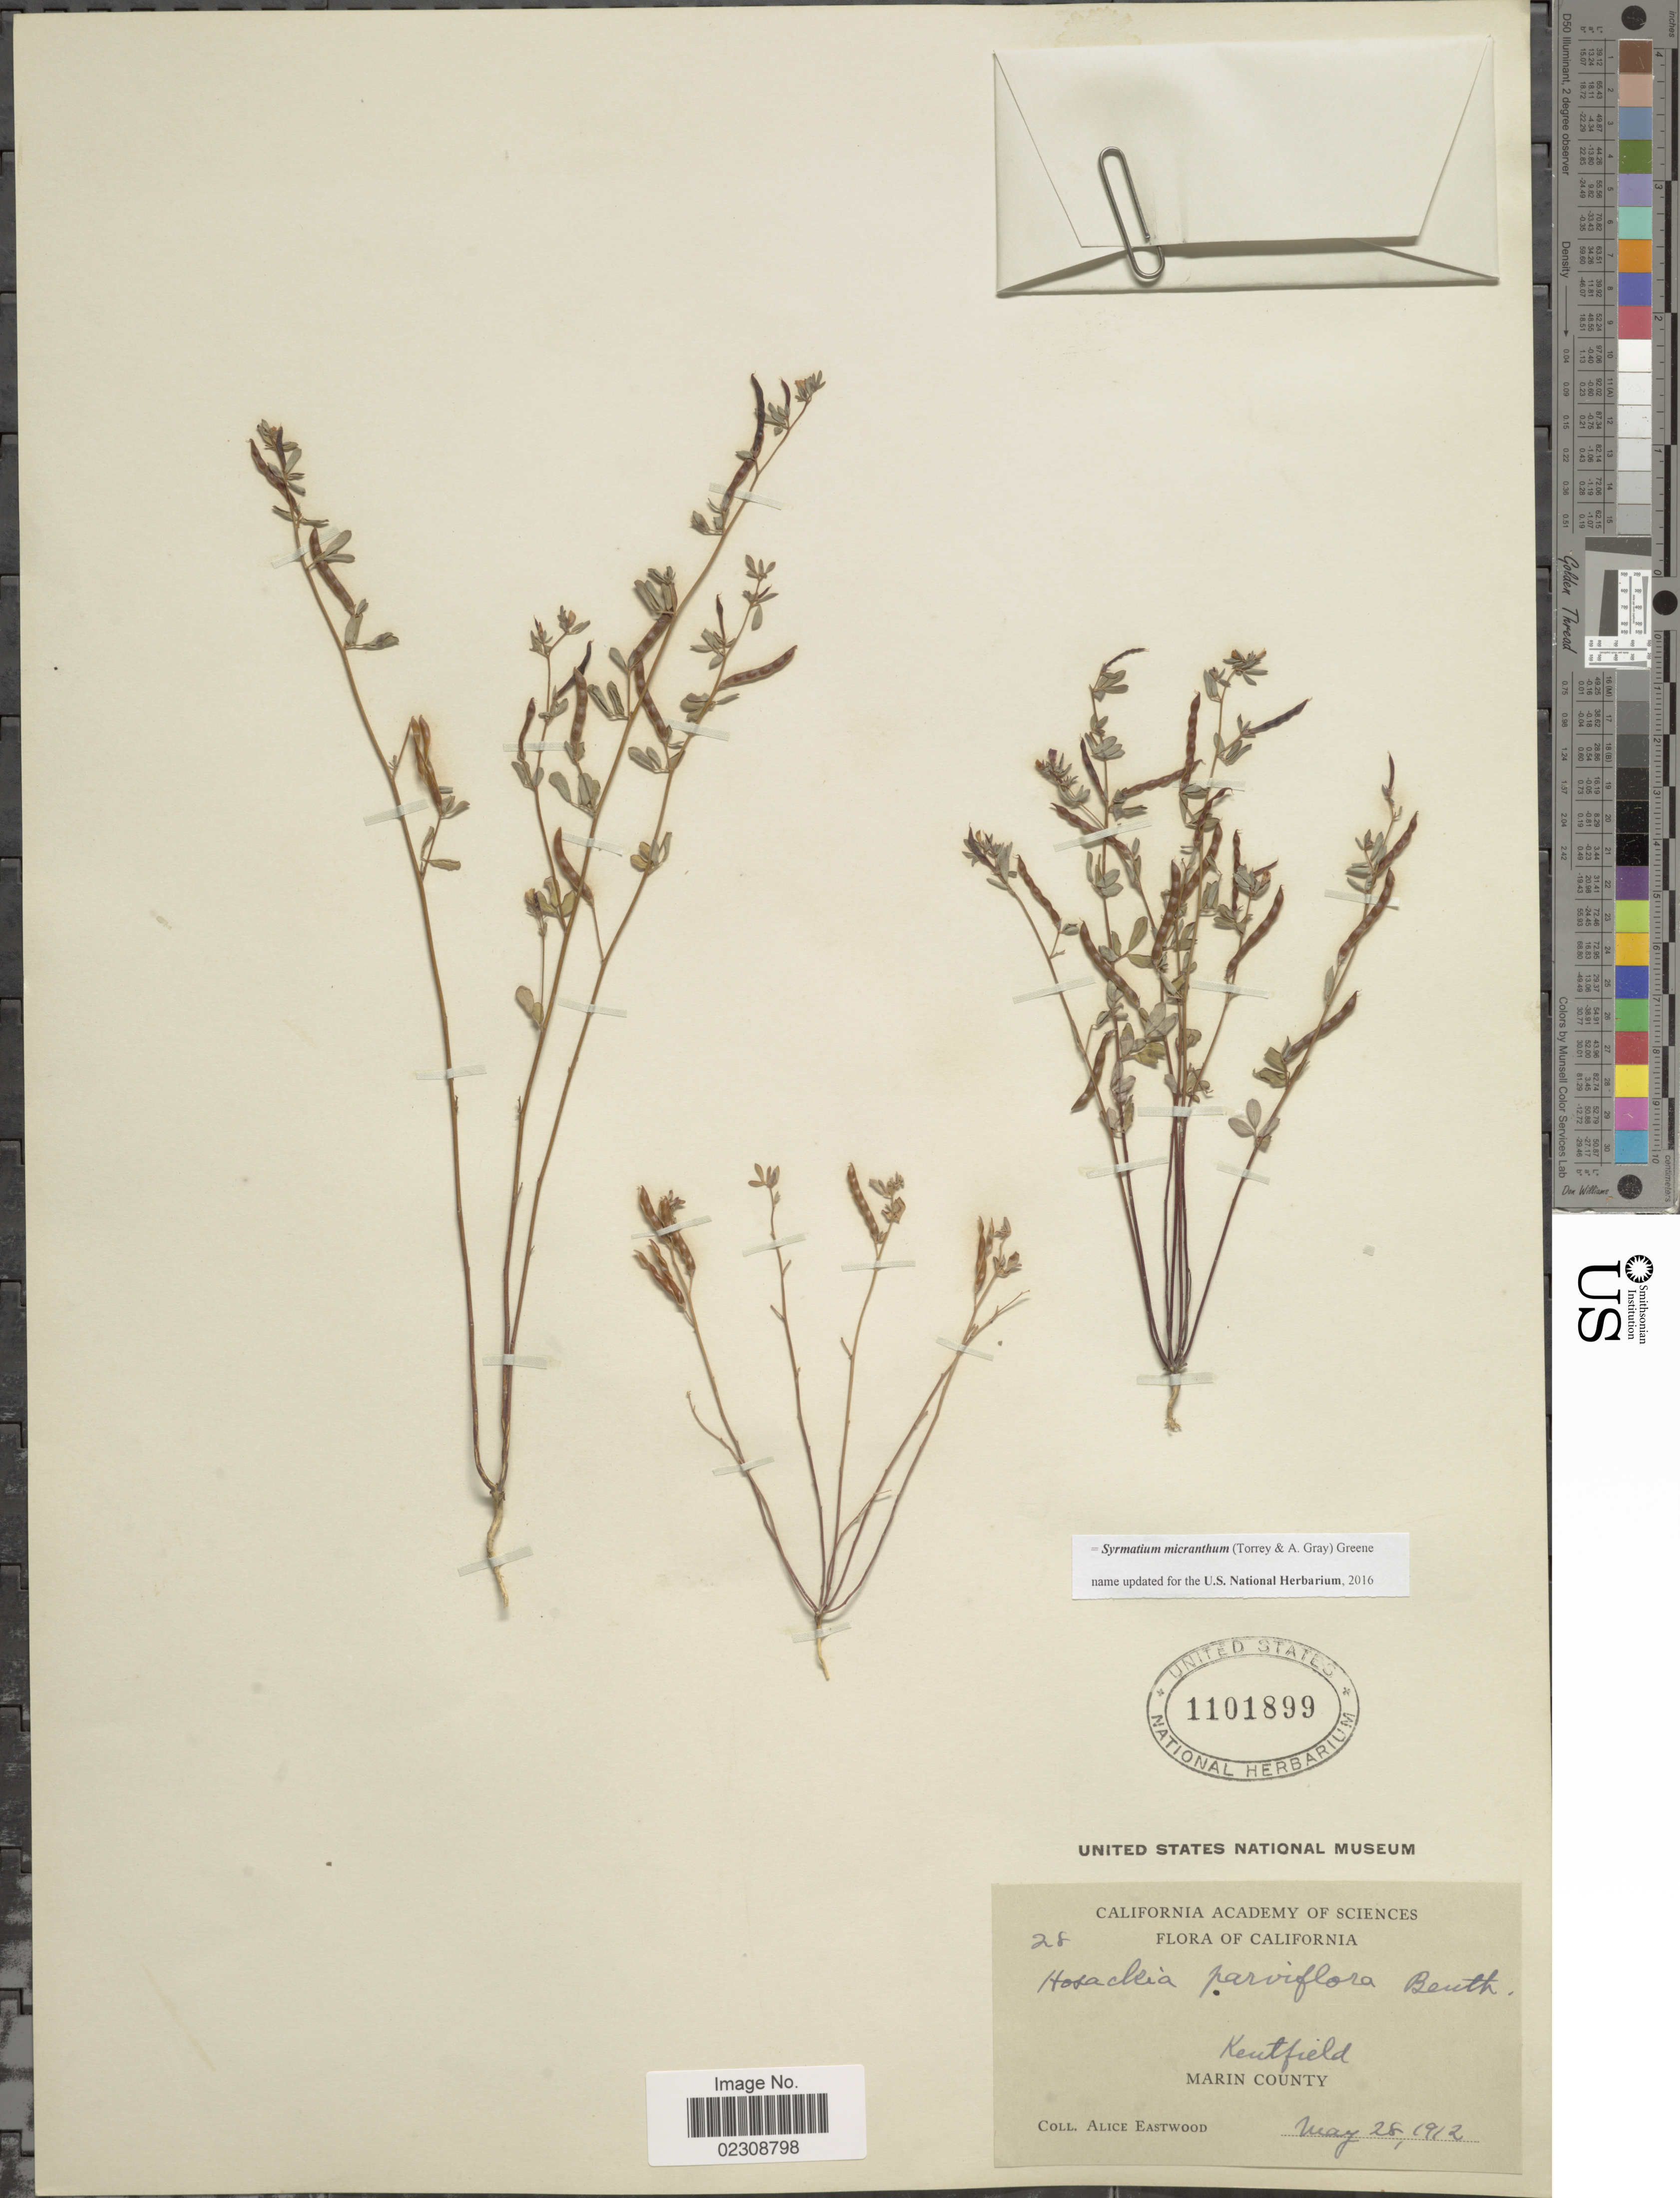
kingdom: Plantae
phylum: Tracheophyta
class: Magnoliopsida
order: Fabales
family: Fabaceae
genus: Syrmatium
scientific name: Syrmatium micranthum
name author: (Torr. & A. Gray) Greene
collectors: A. Eastwood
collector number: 28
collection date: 1912-05-28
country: United States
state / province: California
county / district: Marin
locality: Kentfield, Marin County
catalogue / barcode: US 1101899